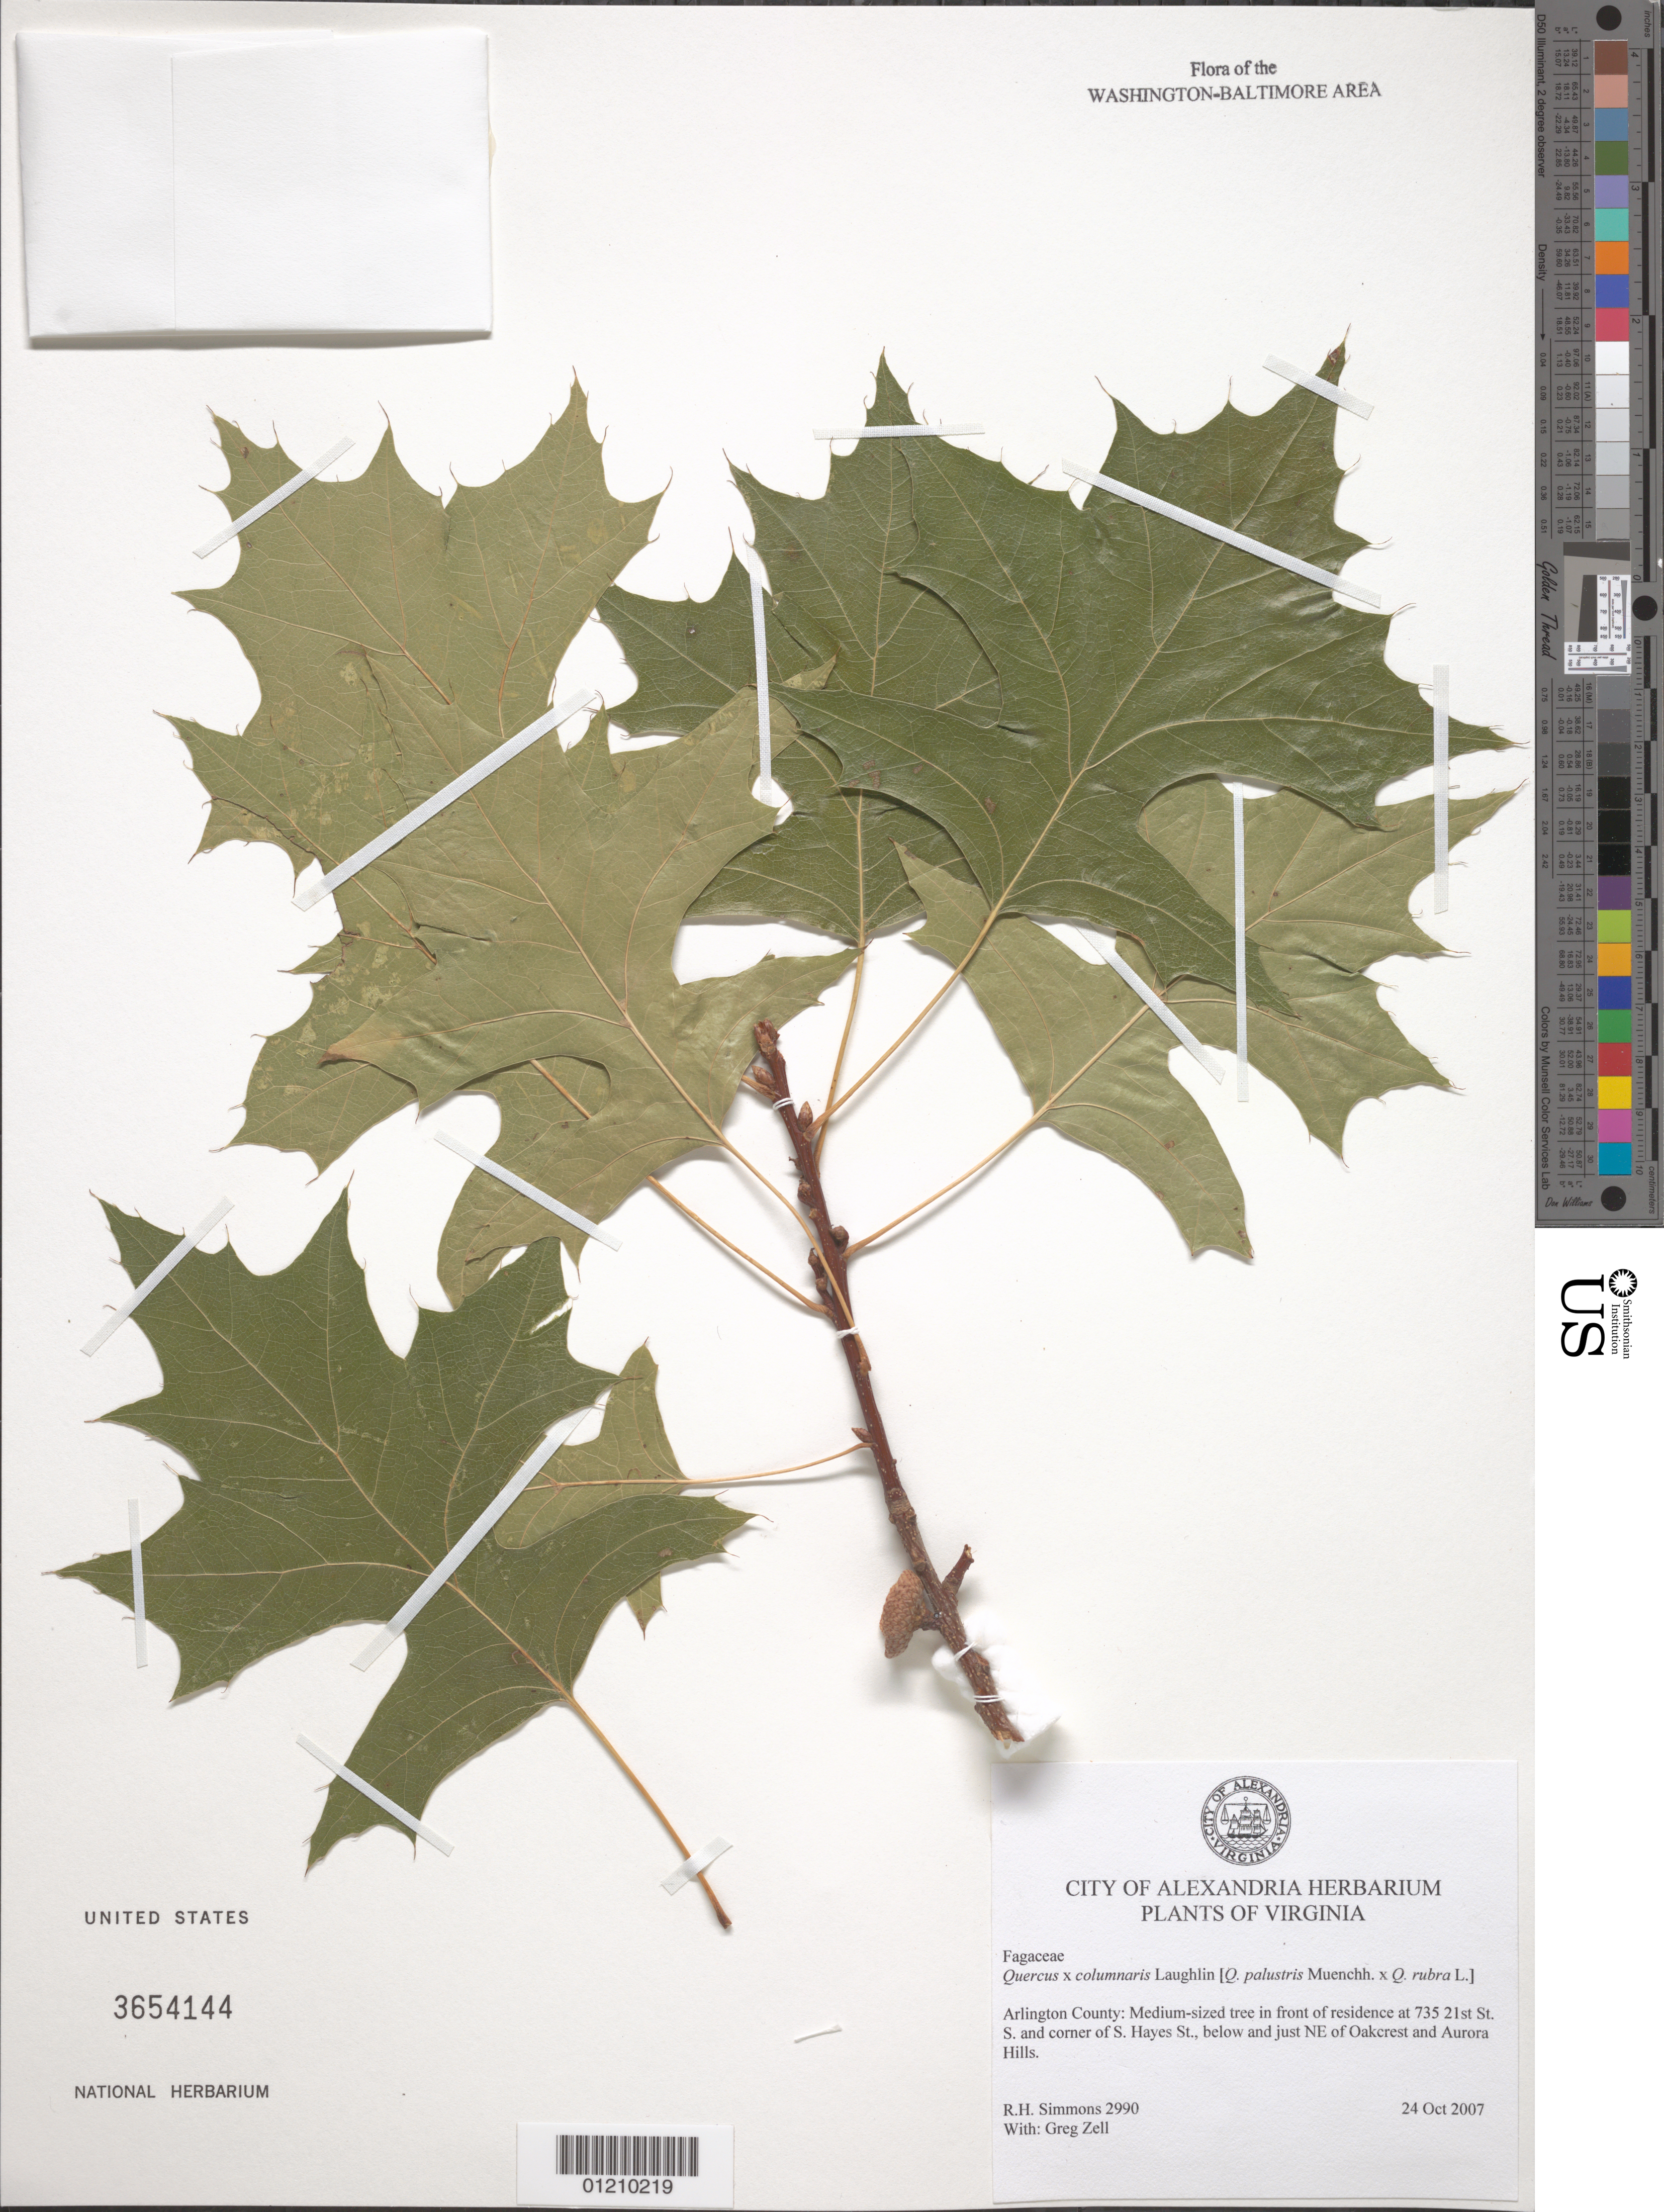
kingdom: Plantae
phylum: Tracheophyta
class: Magnoliopsida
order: Fagales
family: Fagaceae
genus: Quercus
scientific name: Quercus x columnaris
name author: Laughlin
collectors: R. H. Simmons & G. Zell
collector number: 2990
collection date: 2007-10-24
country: United States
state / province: Virginia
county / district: Arlington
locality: In front of residence at 735 21st Street S. and corner of S. Hayes St., below and just NE of Oakcrest and Aurora Hills..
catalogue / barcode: US 3654144